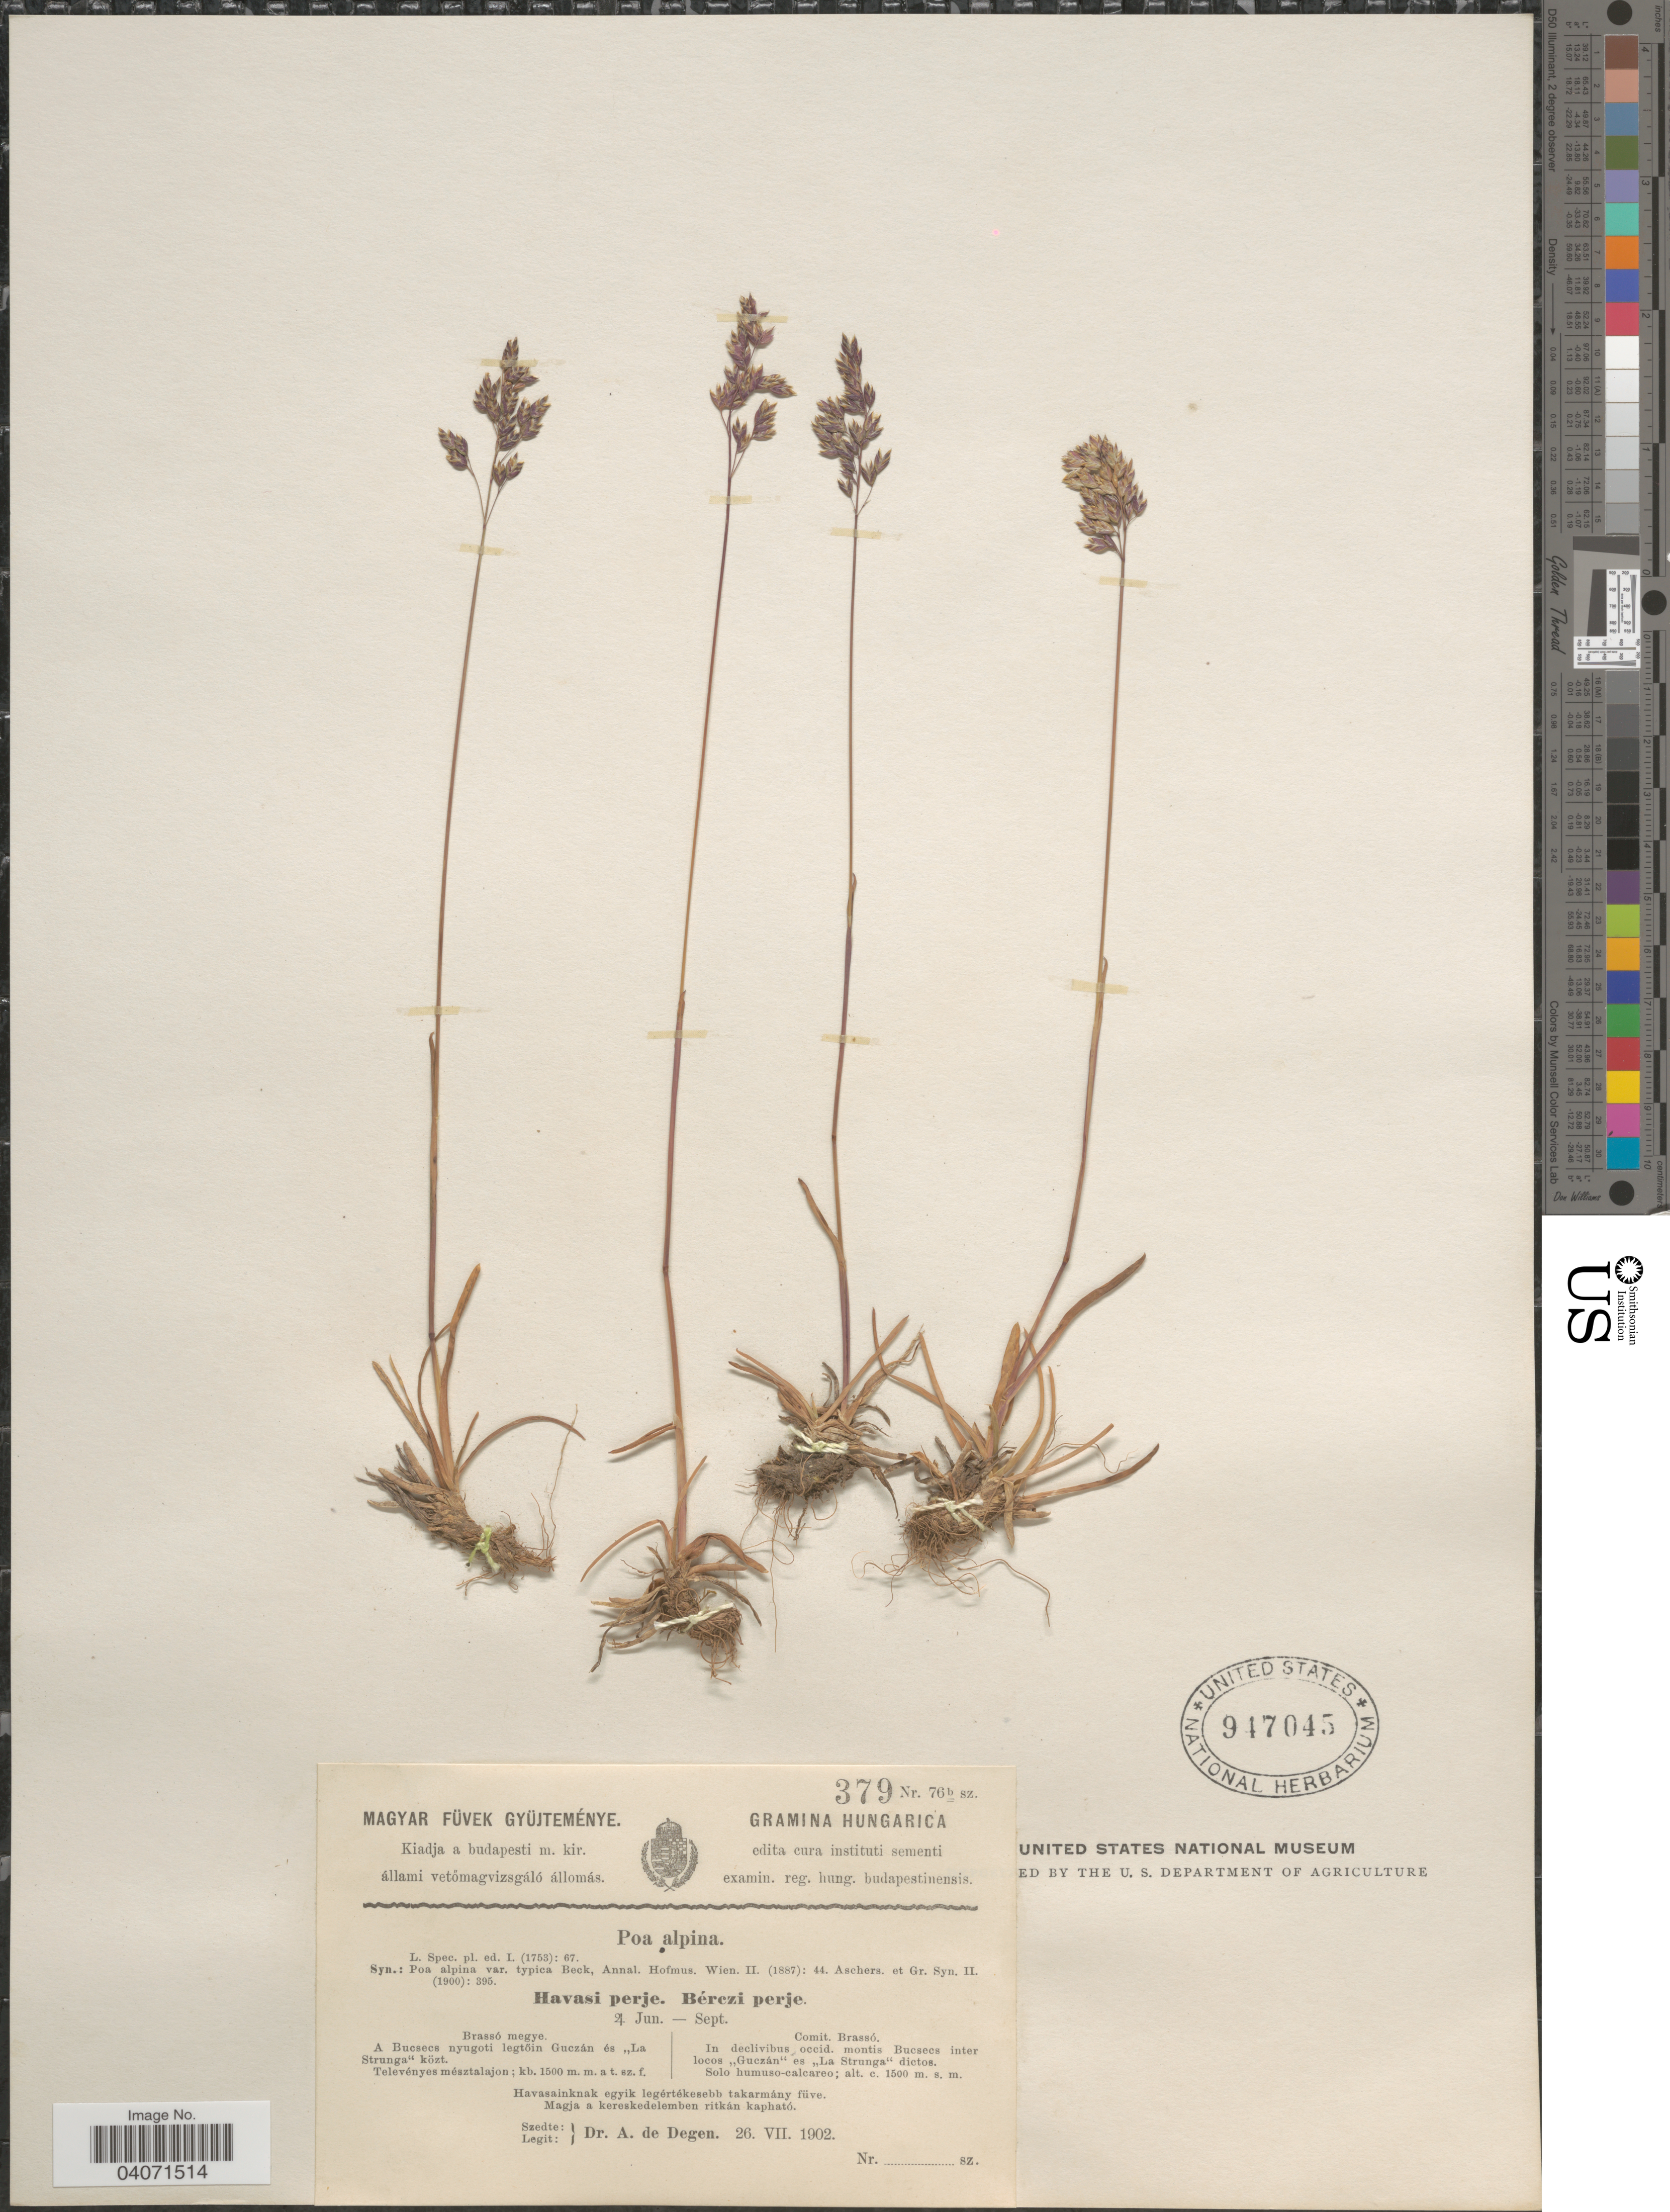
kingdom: Plantae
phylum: Tracheophyta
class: Liliopsida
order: Poales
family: Poaceae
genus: Poa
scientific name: Poa alpina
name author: L.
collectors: A. Degen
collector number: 76b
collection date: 1902-07-26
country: Hungary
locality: Comit. Brassó. In declivibus occid. montis Bucsecs inter locos ,,Guczán" es ,,;a Strunga" dictos.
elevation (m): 1500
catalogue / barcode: US 947045